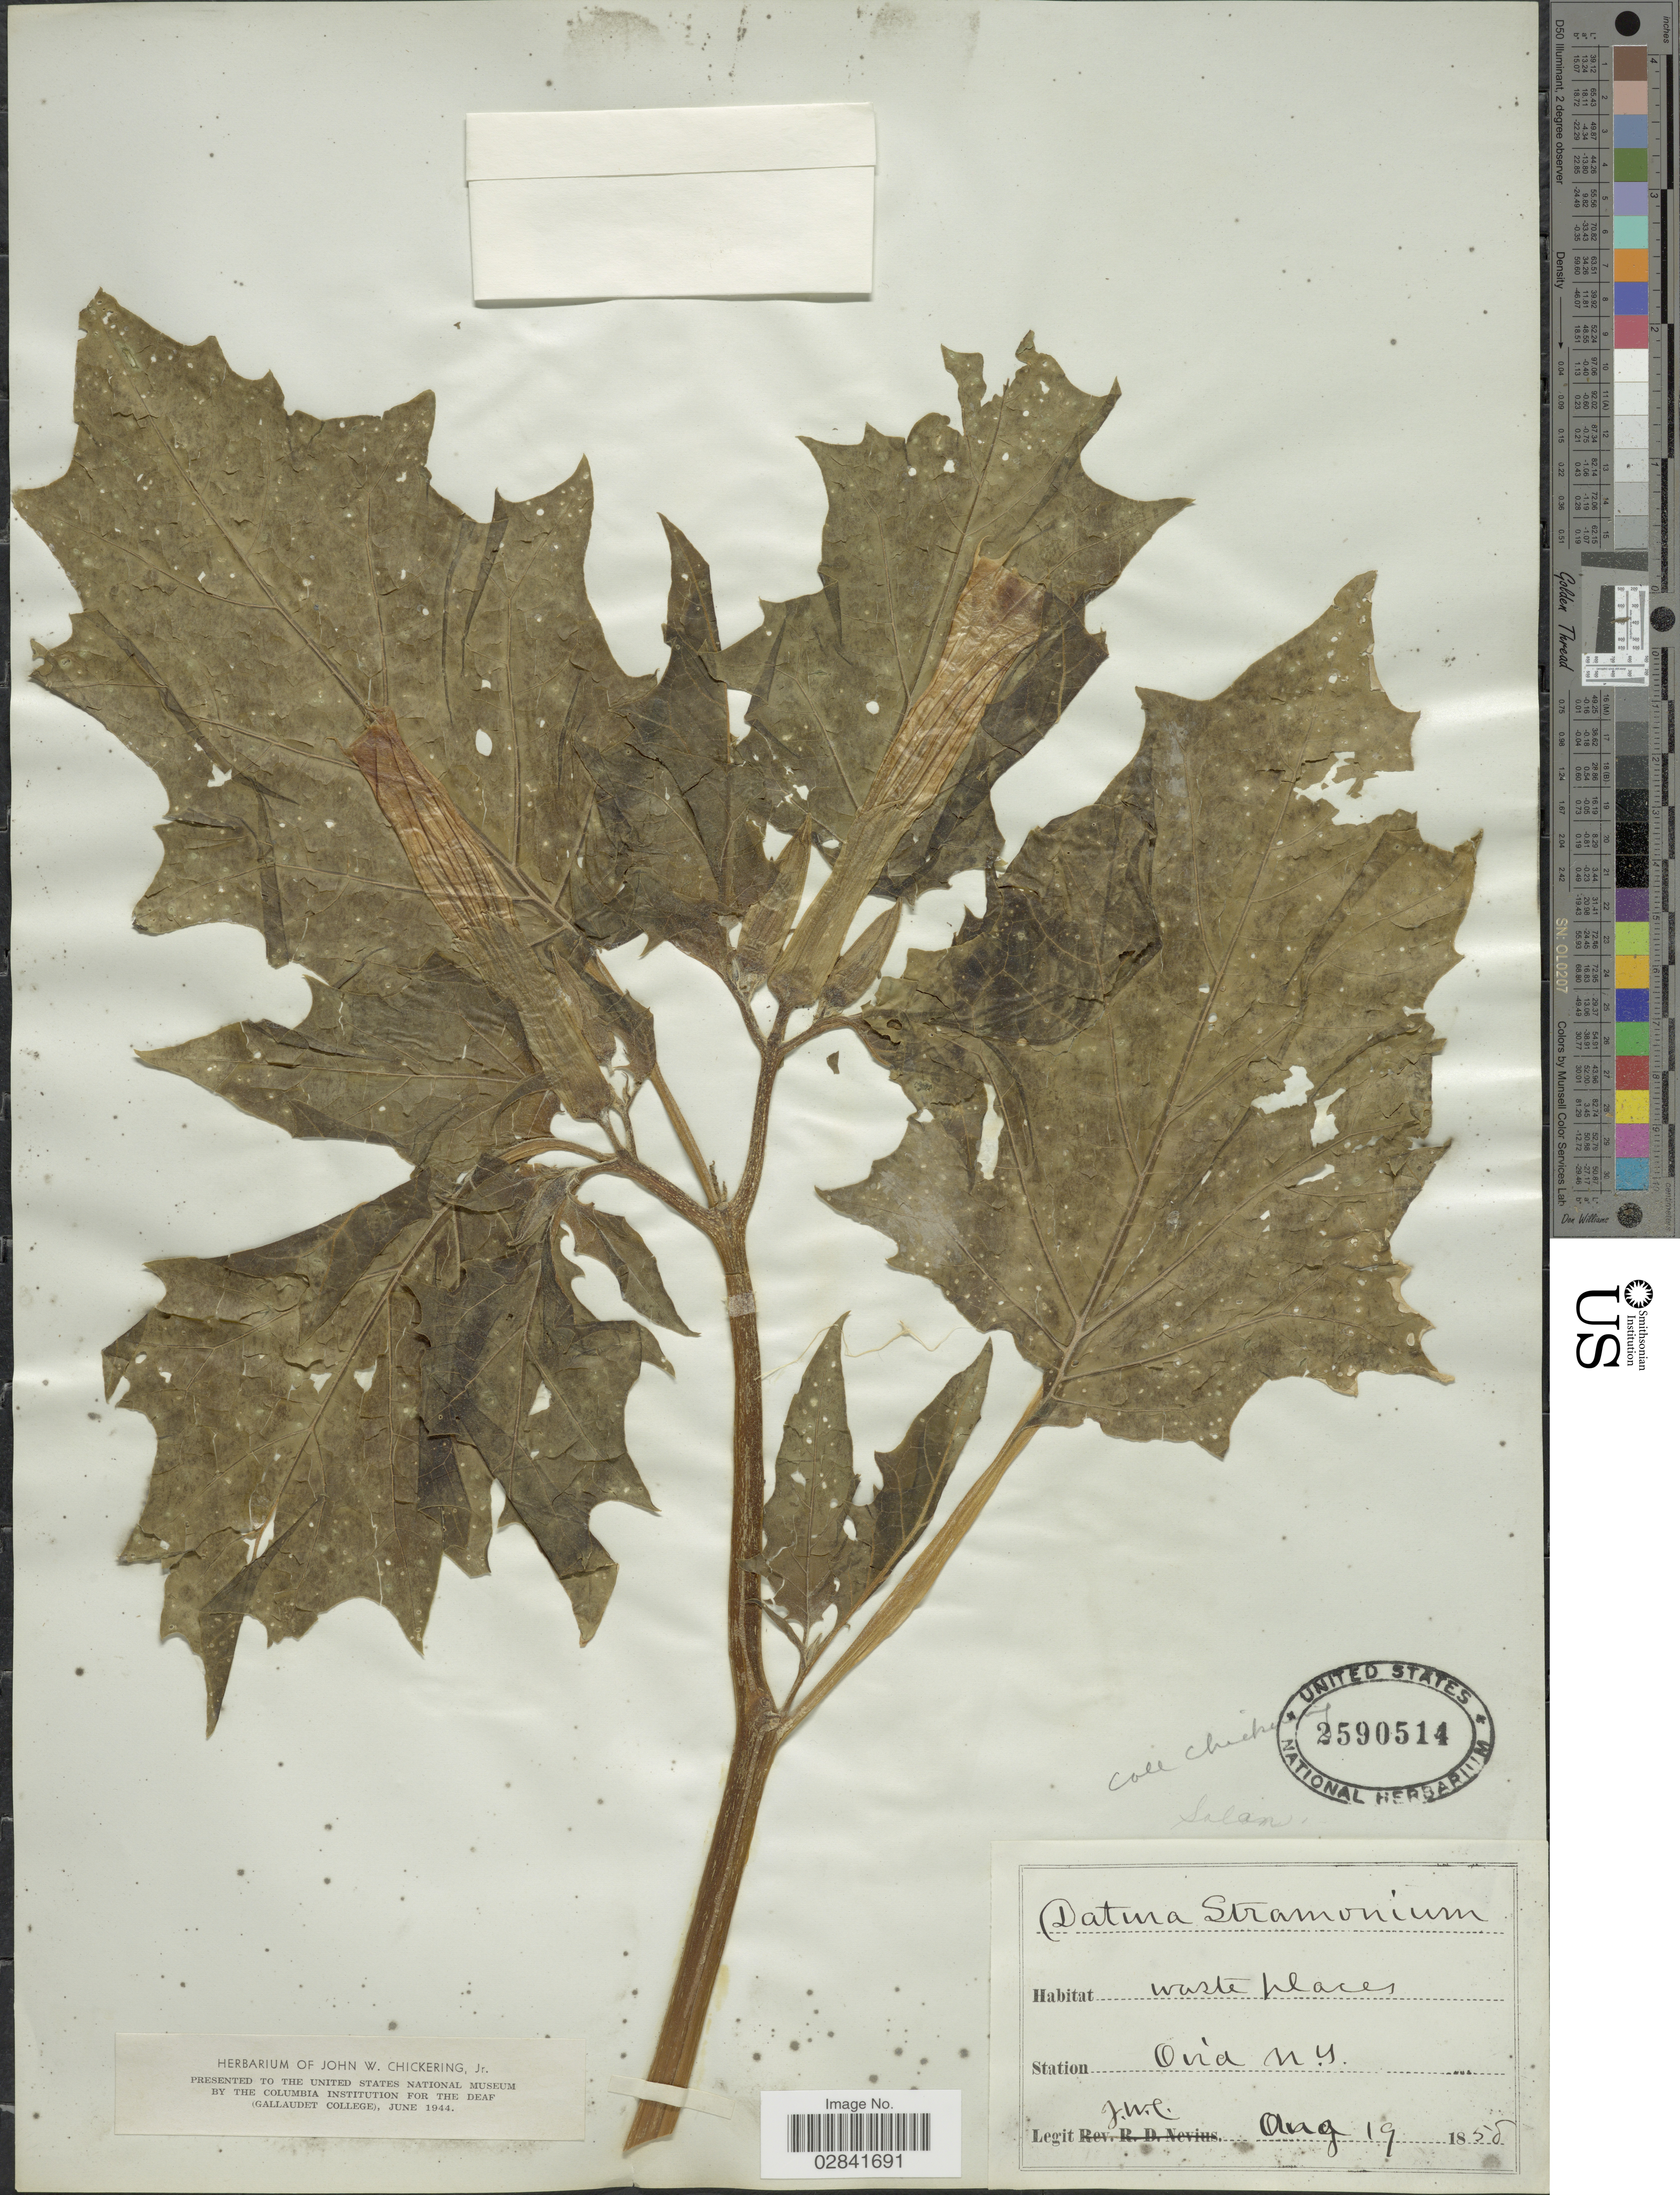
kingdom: Plantae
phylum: Tracheophyta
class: Magnoliopsida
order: Solanales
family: Solanaceae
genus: Datura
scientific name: Datura stramonium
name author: L.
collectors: J. W. Chickering Jr.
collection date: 1858-08-19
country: United States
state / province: New York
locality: Ovid.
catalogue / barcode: US 2590514